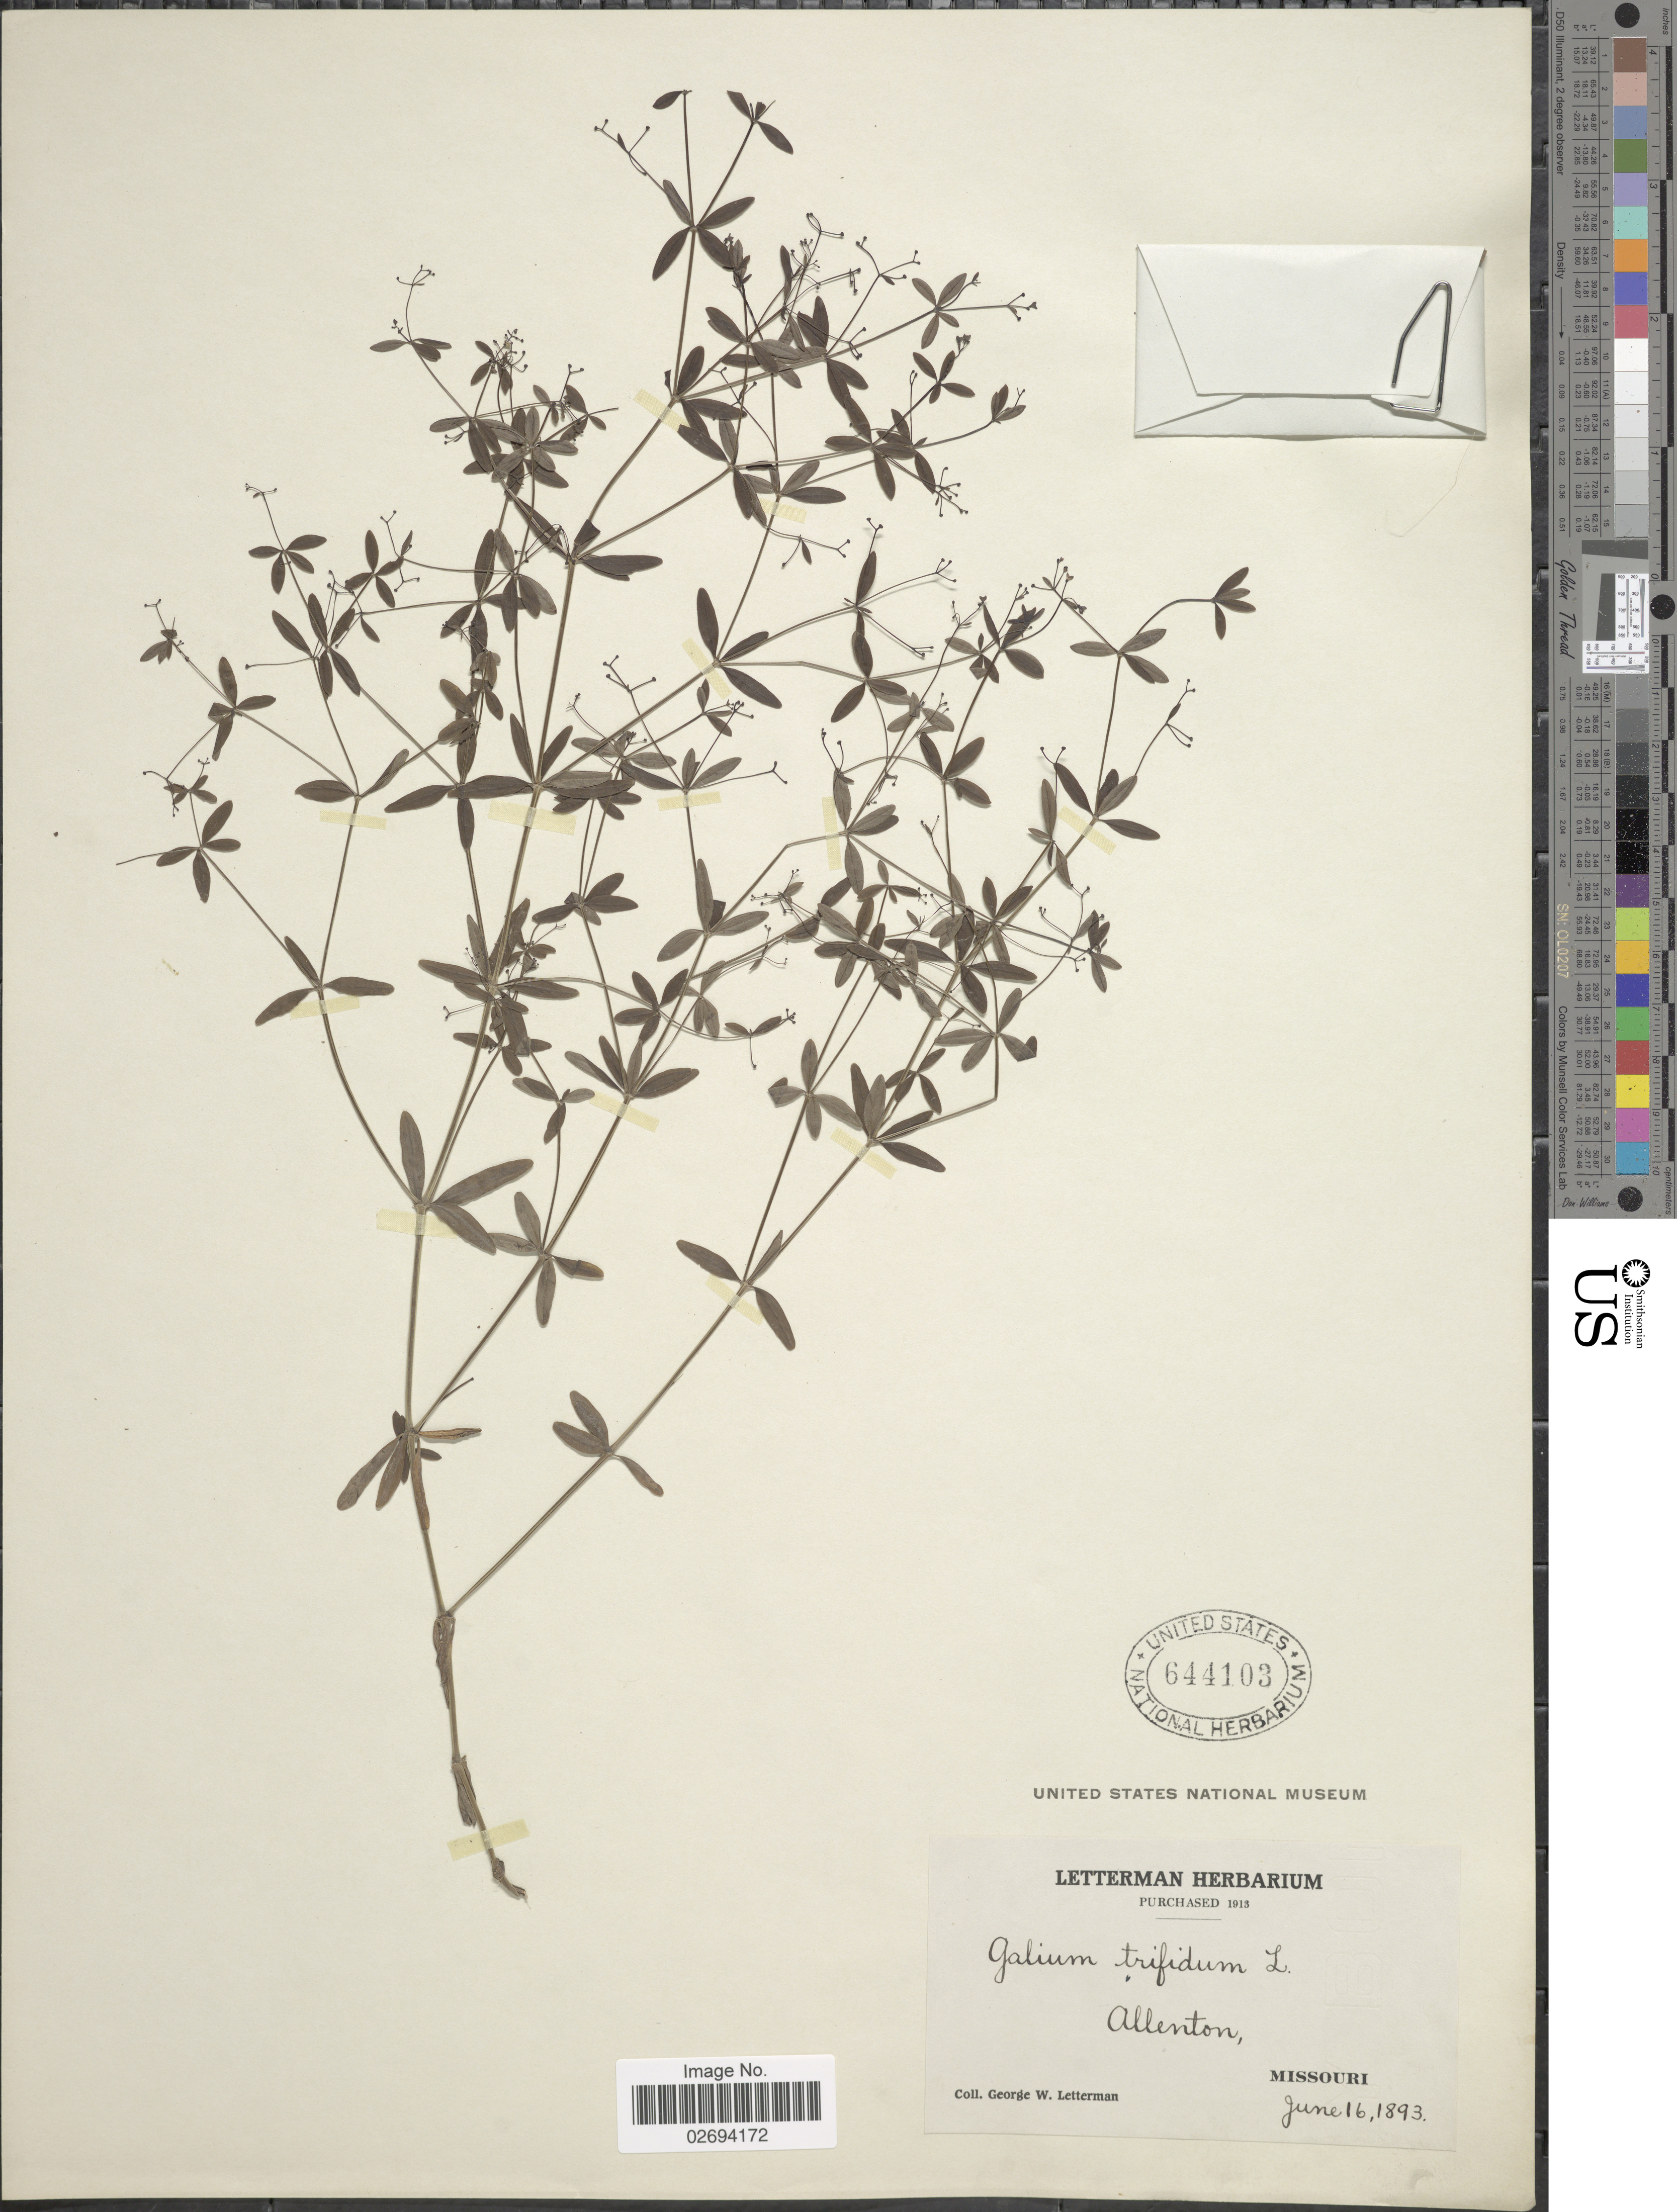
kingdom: Plantae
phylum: Tracheophyta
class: Magnoliopsida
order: Gentianales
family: Rubiaceae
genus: Galium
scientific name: Galium trifidum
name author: L.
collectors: G. W. Letterman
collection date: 1893-06-16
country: United States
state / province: Missouri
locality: Allenton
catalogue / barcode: US 644103